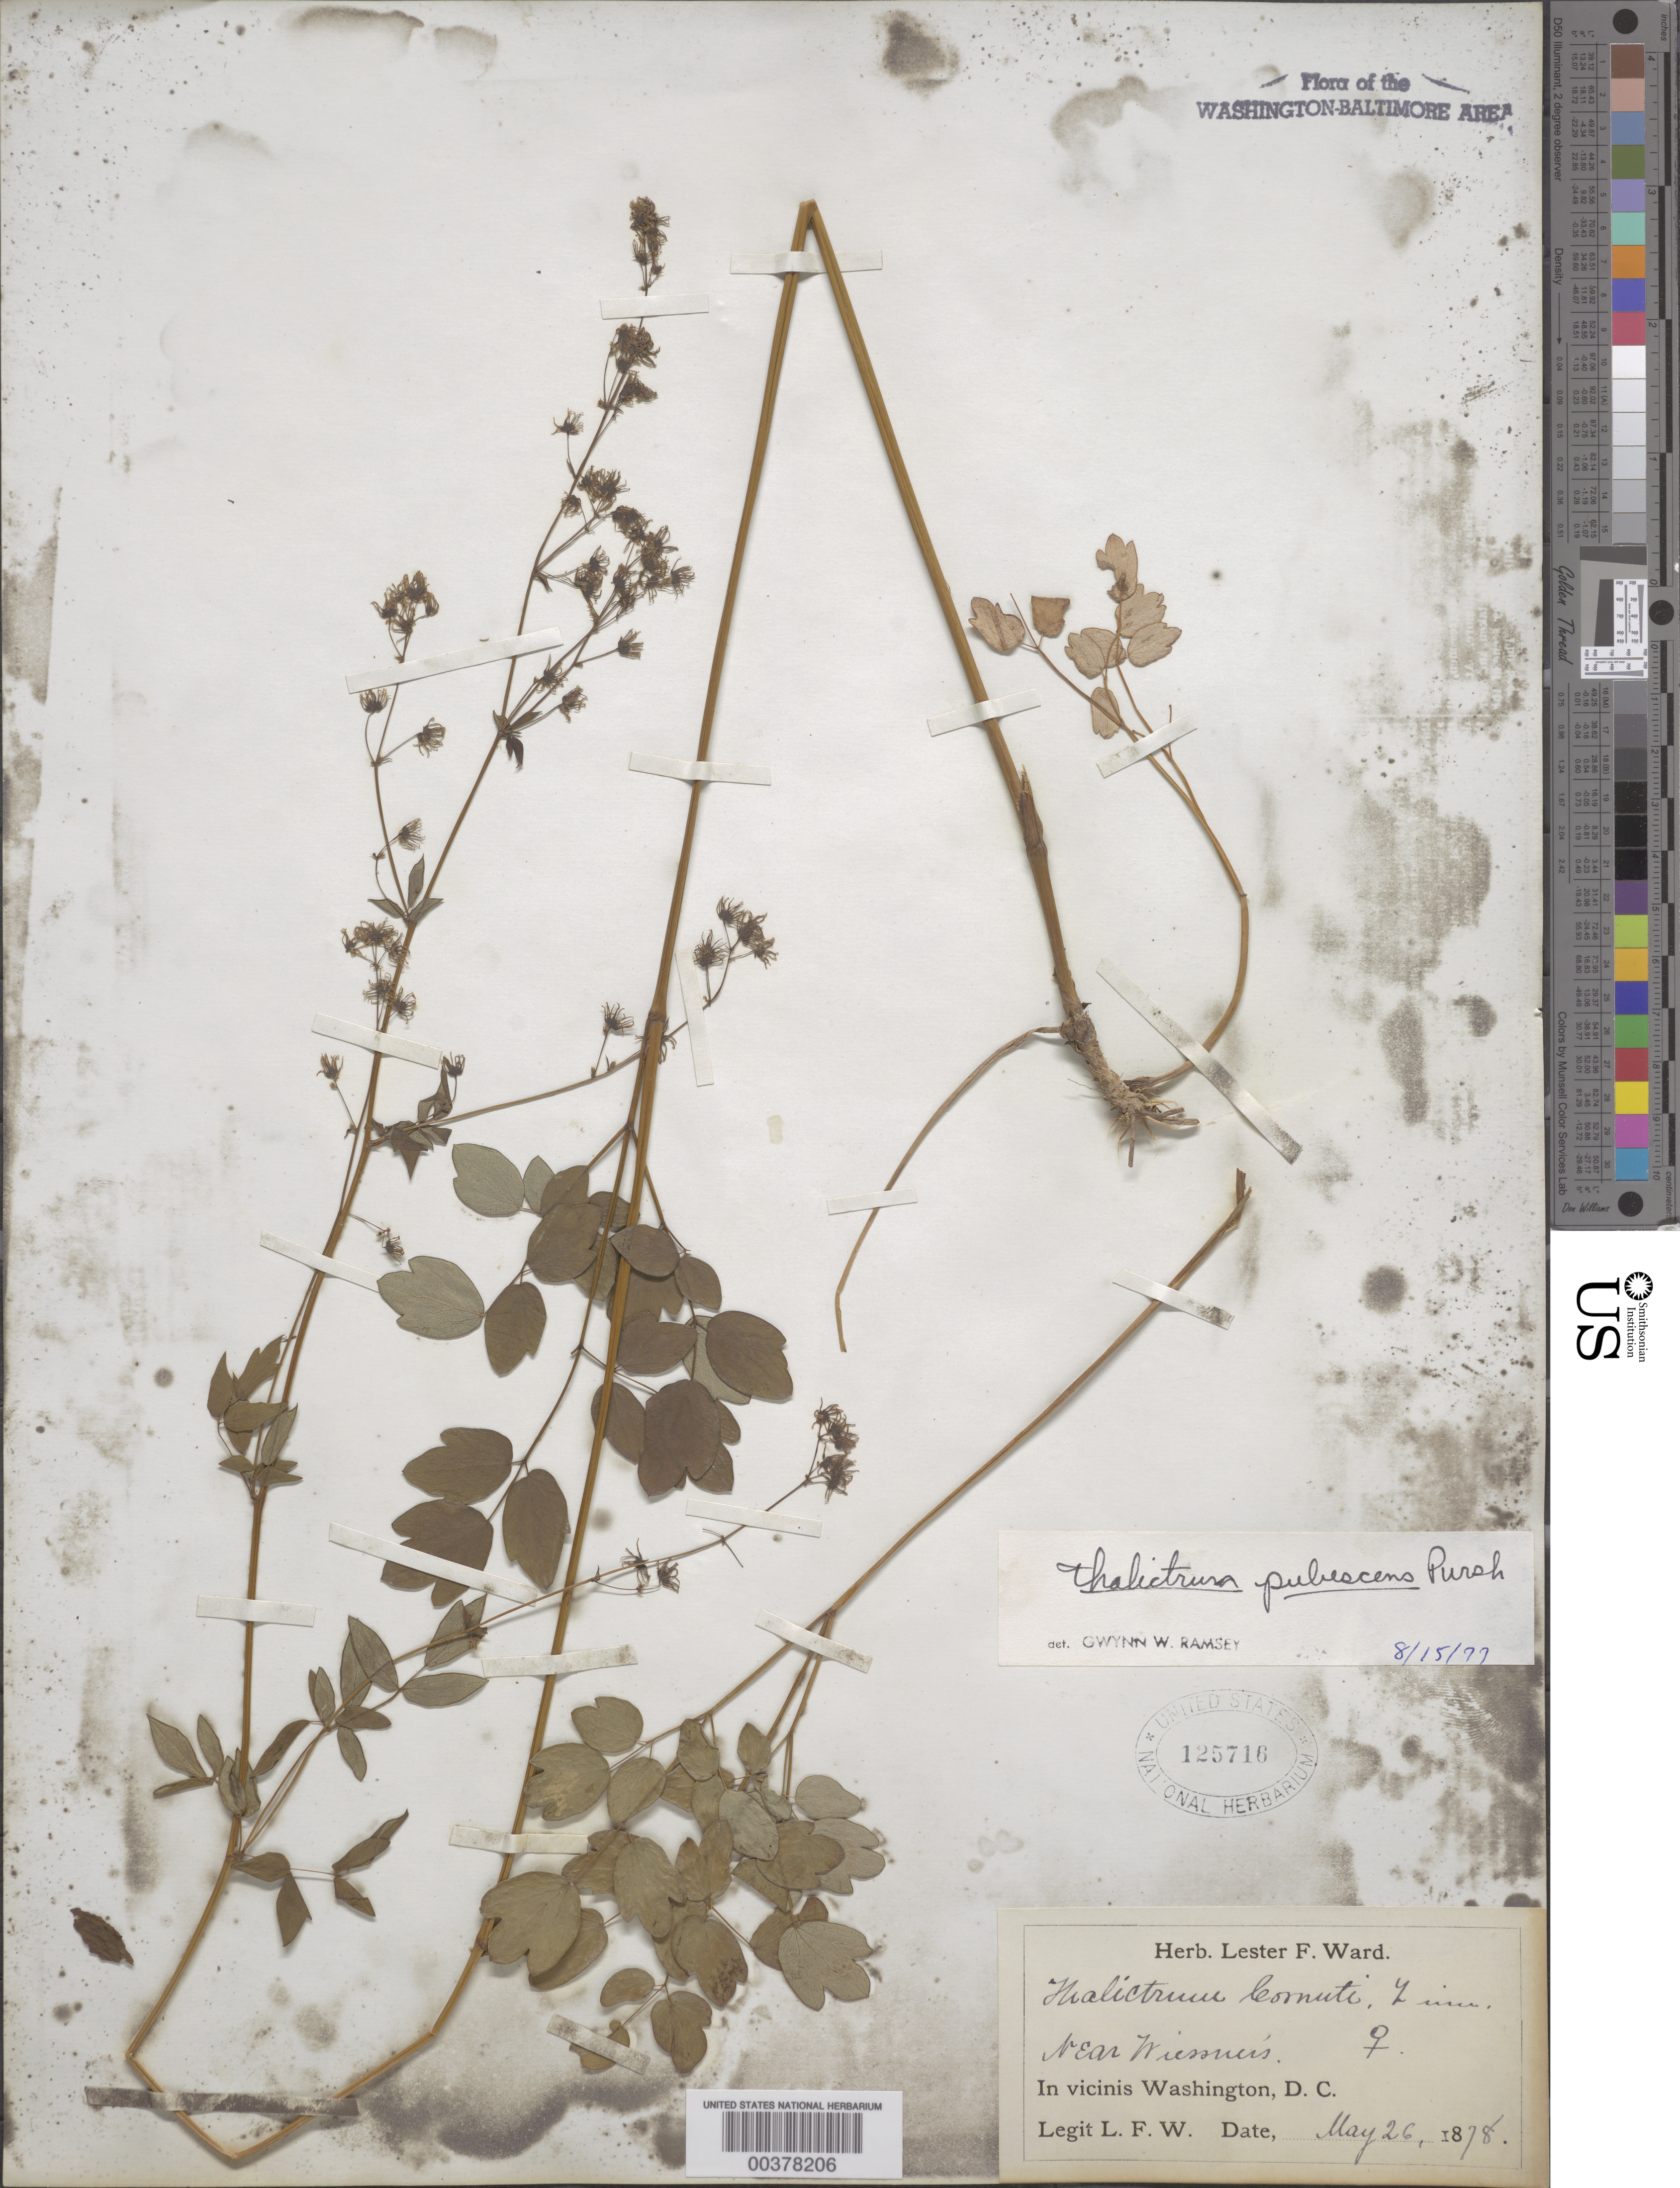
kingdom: Plantae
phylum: Tracheophyta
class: Magnoliopsida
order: Ranunculales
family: Ranunculaceae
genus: Thalictrum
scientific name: Thalictrum pubescens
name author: Pursh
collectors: L. F. Ward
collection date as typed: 26 May 1878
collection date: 1878-05-26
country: United States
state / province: District of Columbia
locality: Near Wiessners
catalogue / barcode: US 125716